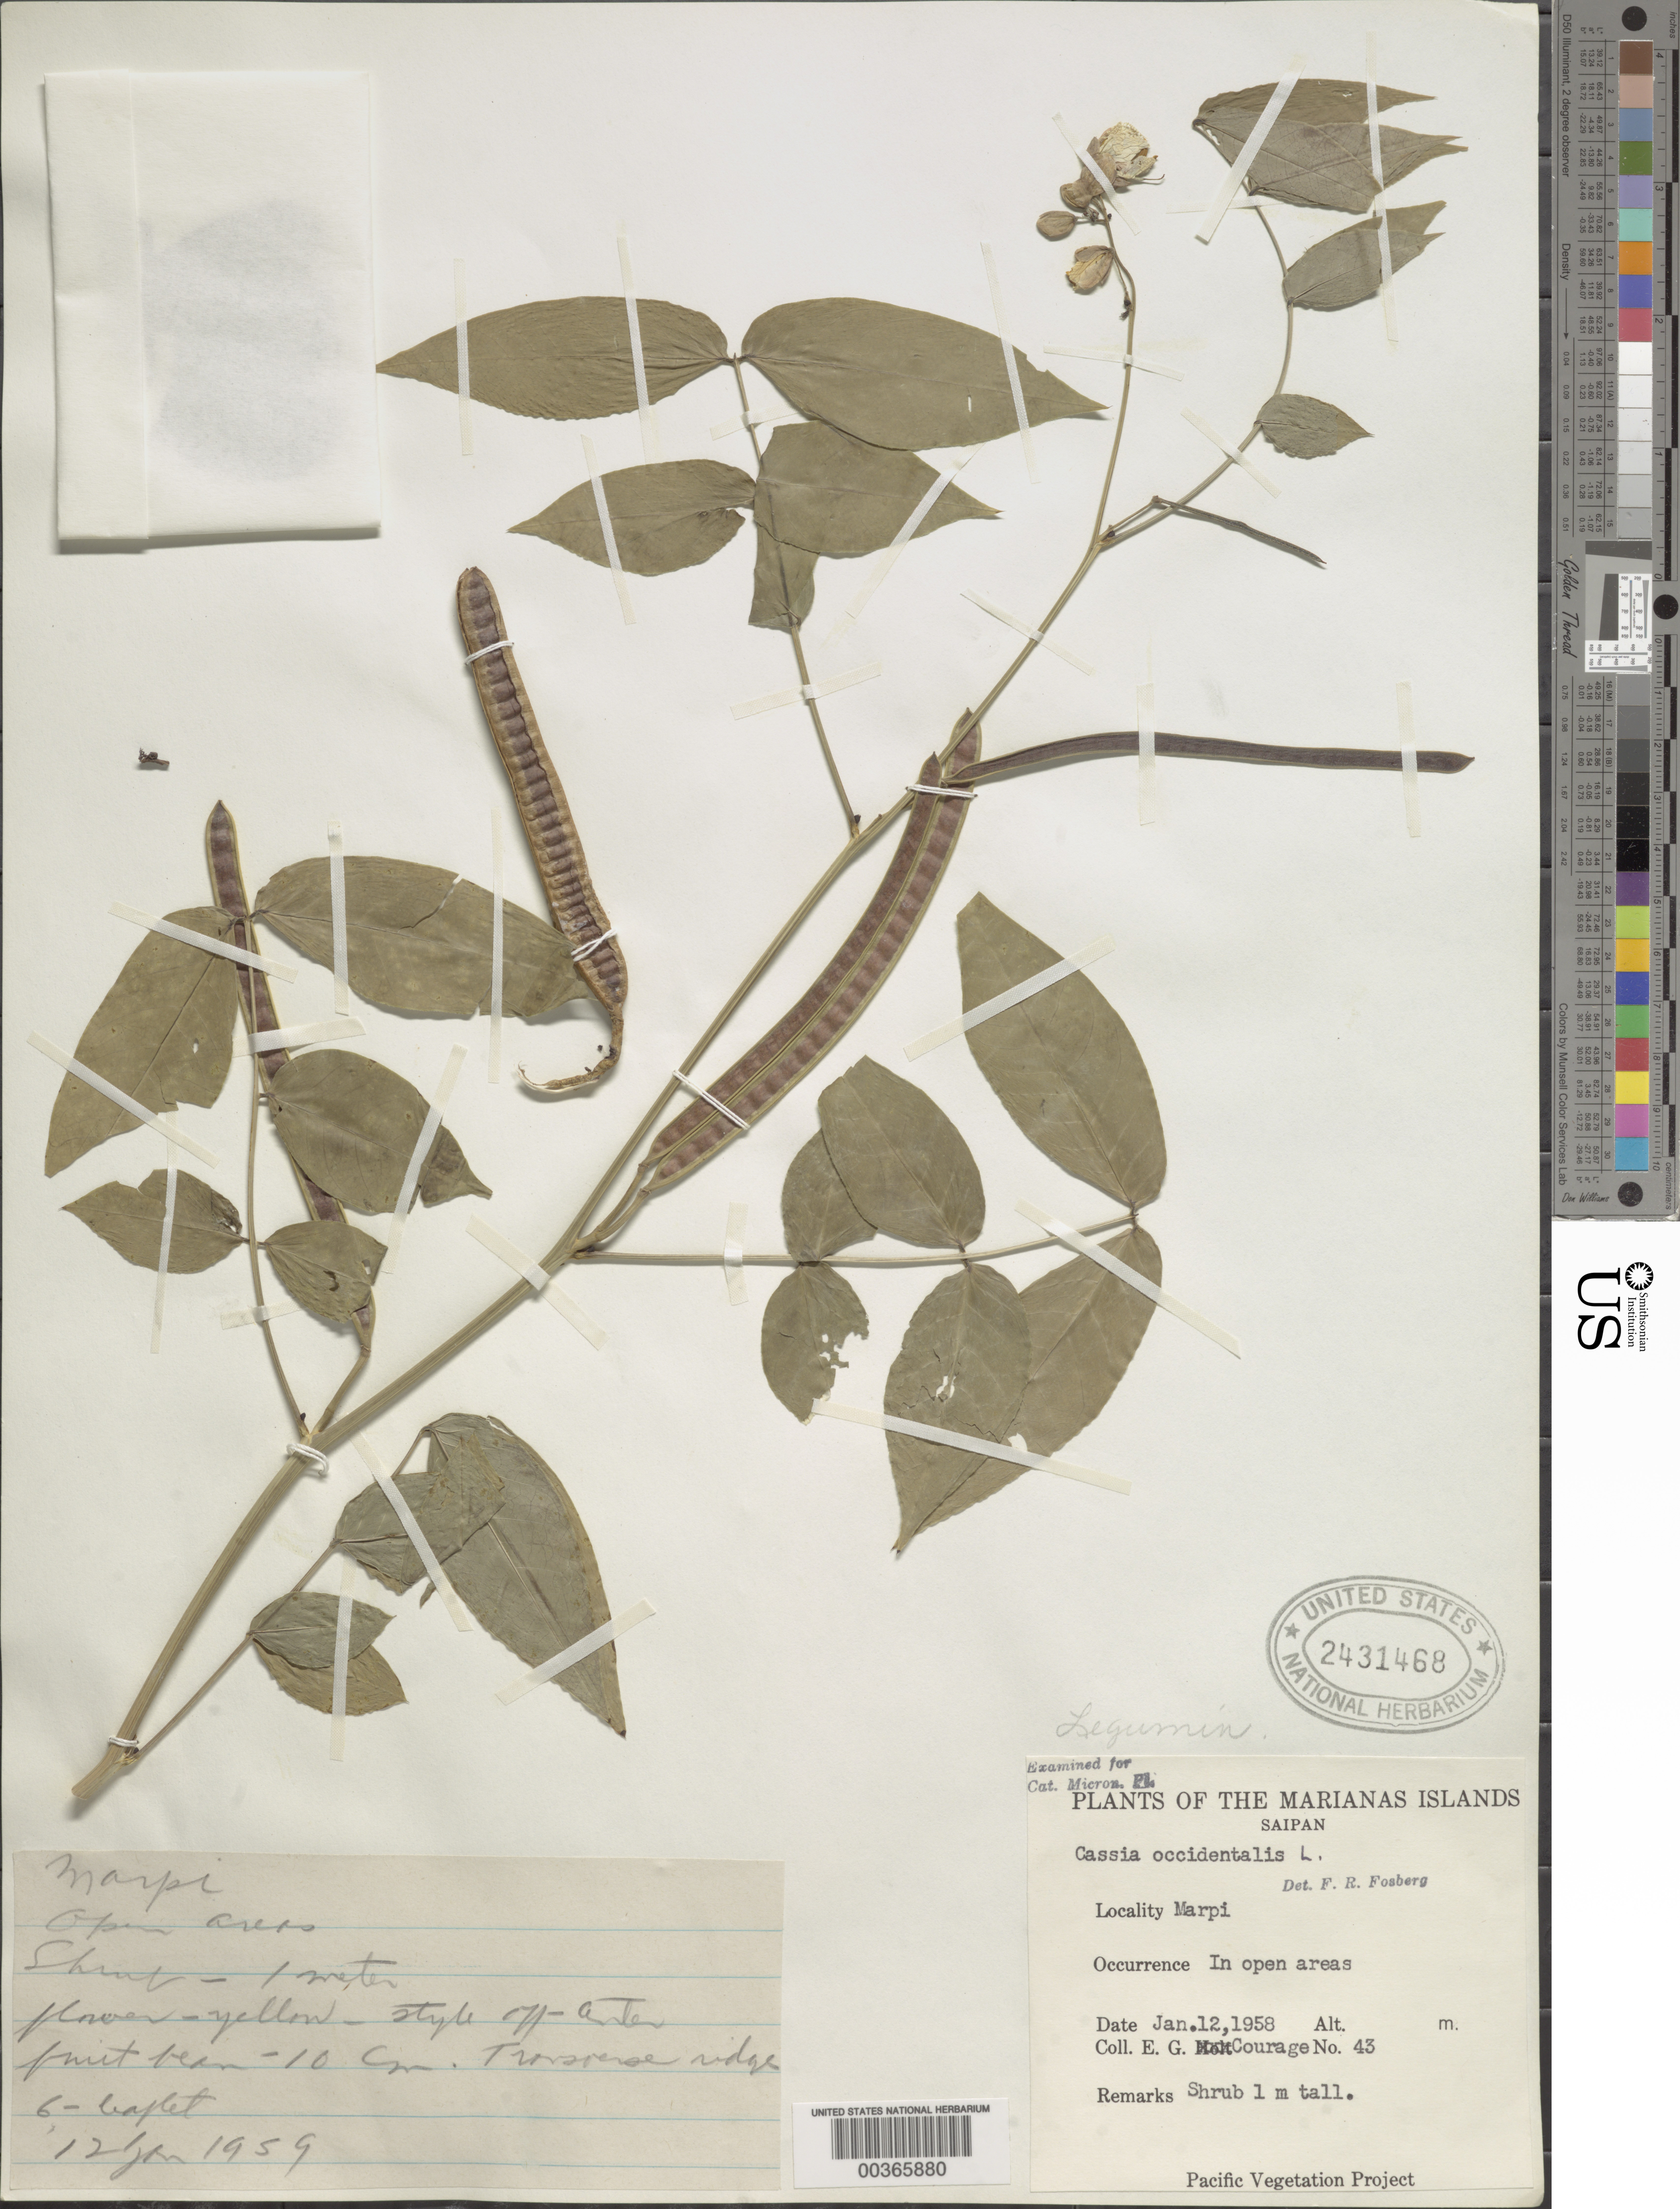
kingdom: Plantae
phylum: Tracheophyta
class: Magnoliopsida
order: Fabales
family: Fabaceae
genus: Senna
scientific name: Senna occidentalis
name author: (L.) Link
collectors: E. Courage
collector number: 43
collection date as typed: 12 Jan 1958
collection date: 1958-01-12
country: Northern Mariana Islands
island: Saipan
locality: Marpi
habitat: Open areas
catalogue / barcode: US 2431468